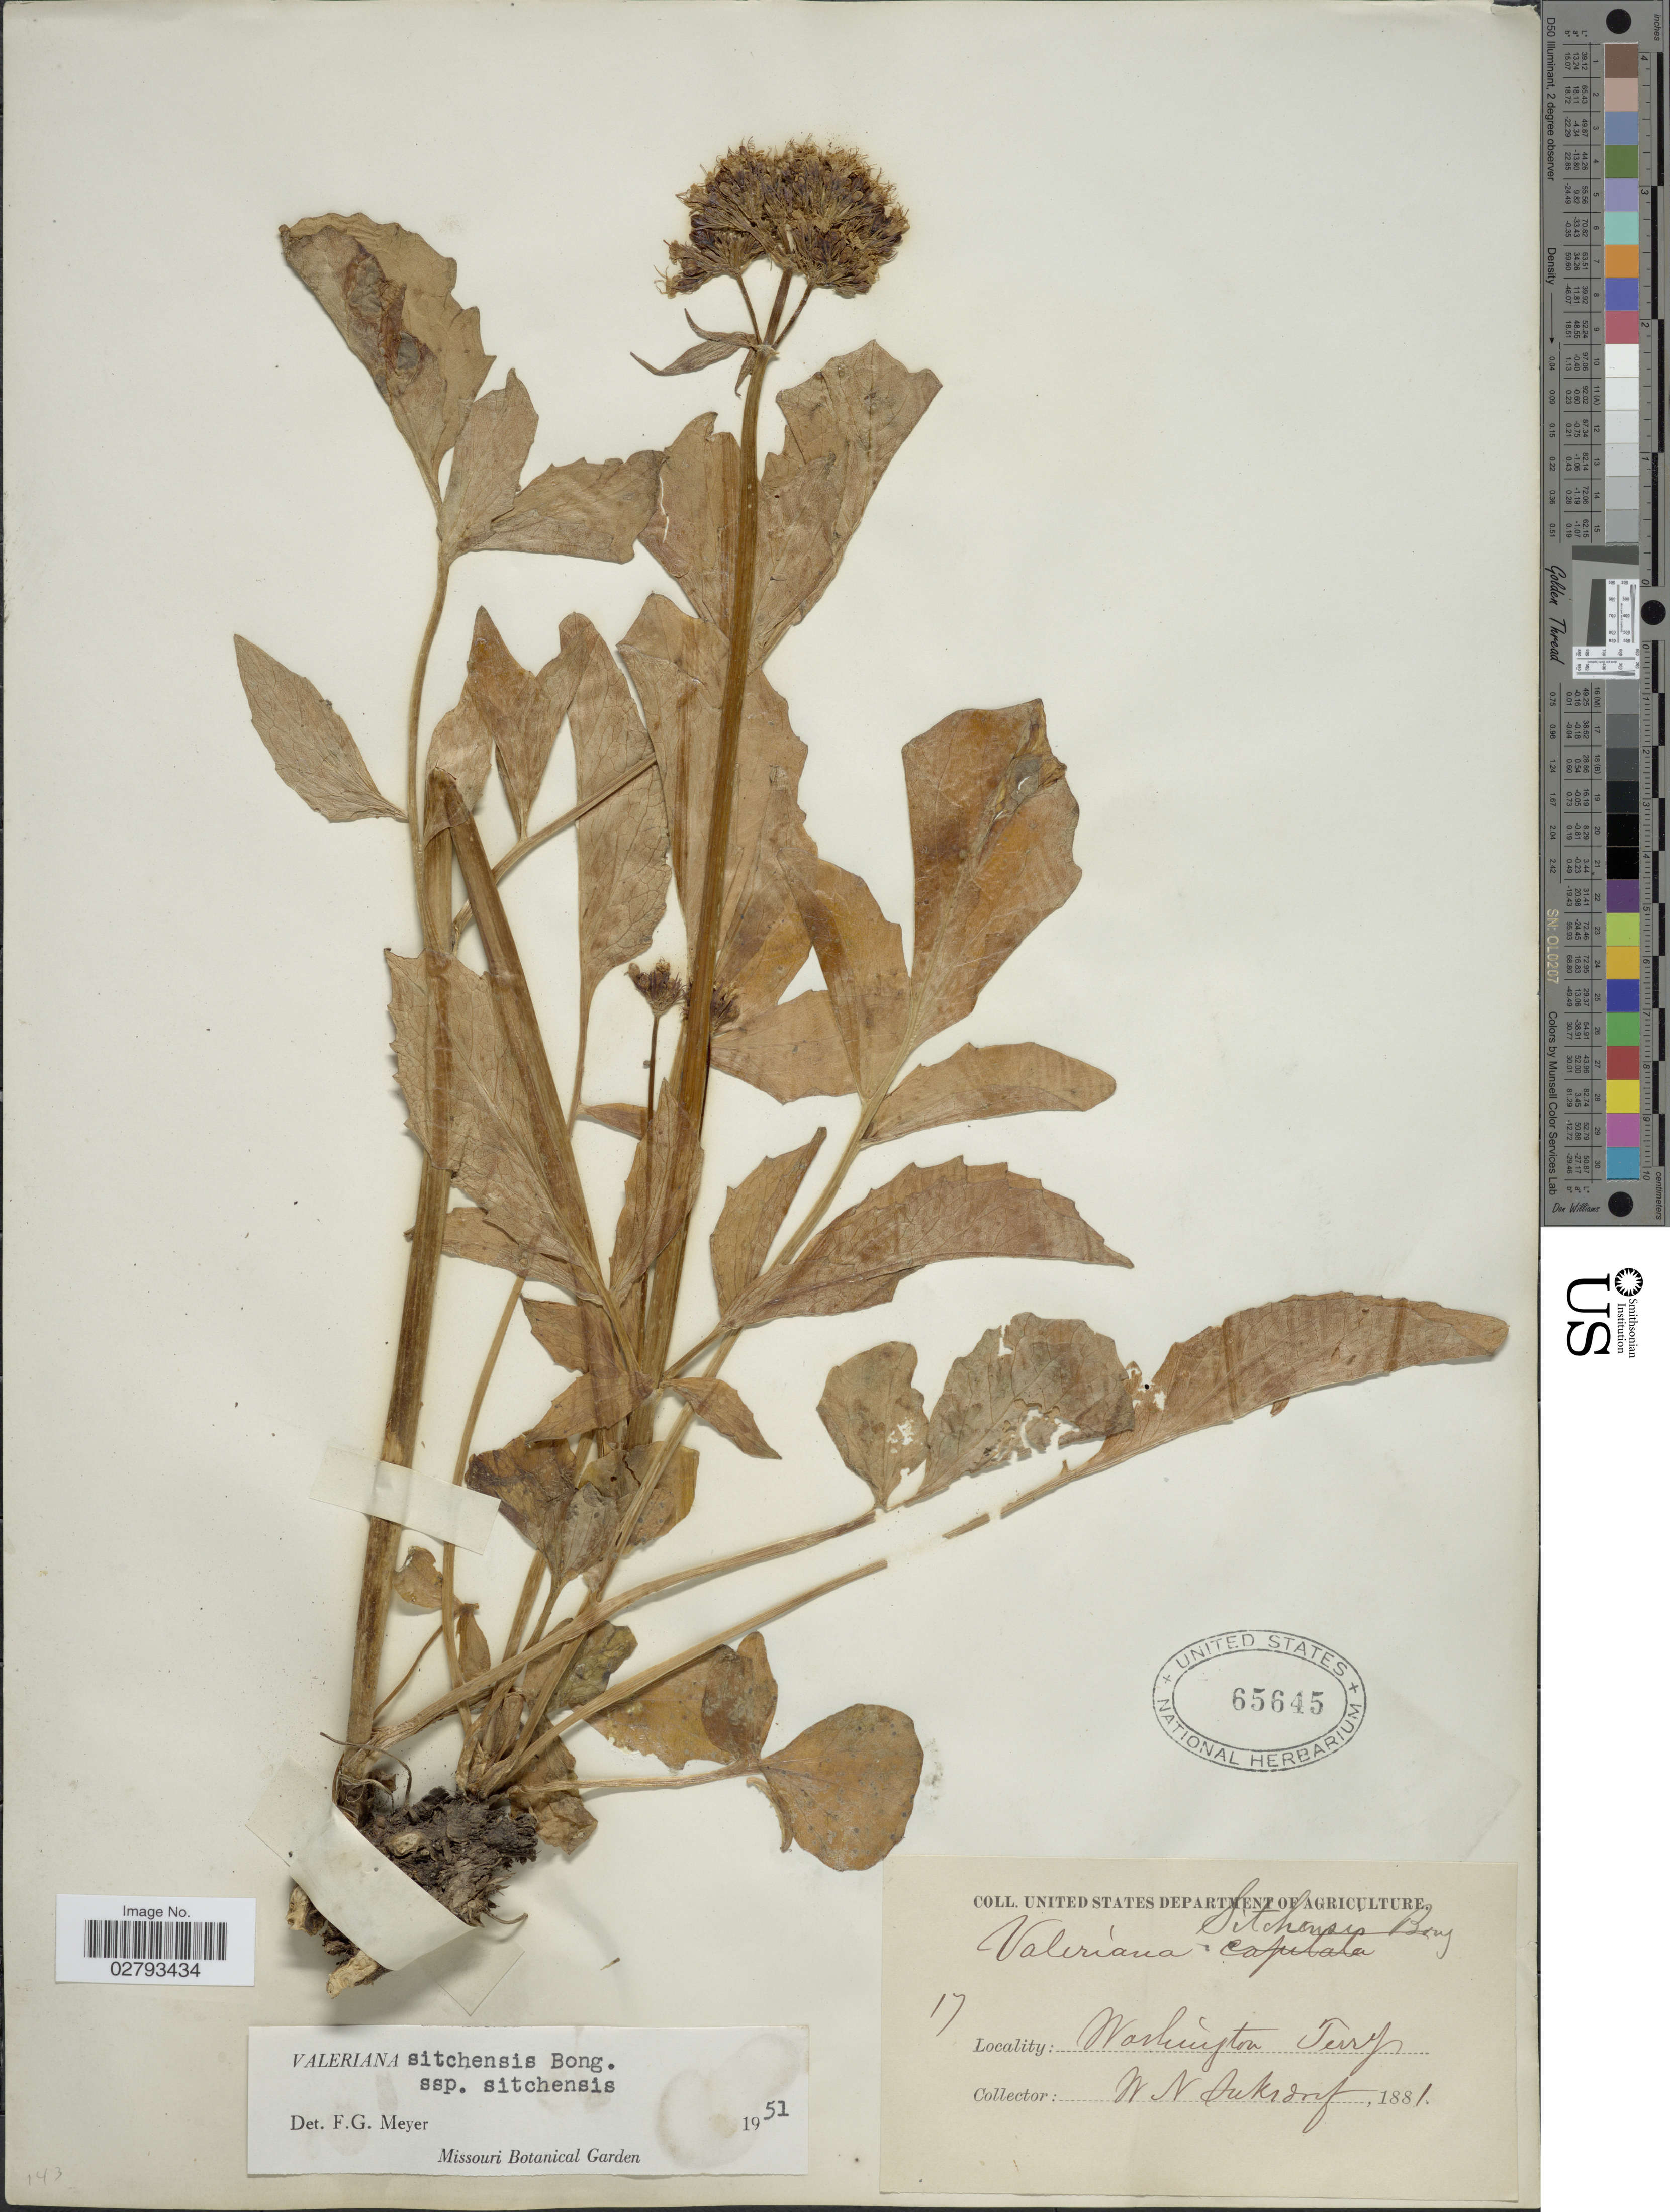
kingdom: Plantae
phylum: Tracheophyta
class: Magnoliopsida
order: Dipsacales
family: Caprifoliaceae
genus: Valeriana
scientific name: Valeriana sitchensis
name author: Bong.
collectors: W. N. Suksdorf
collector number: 17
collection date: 1881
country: United States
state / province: Washington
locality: Washington Terry.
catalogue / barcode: US 65645